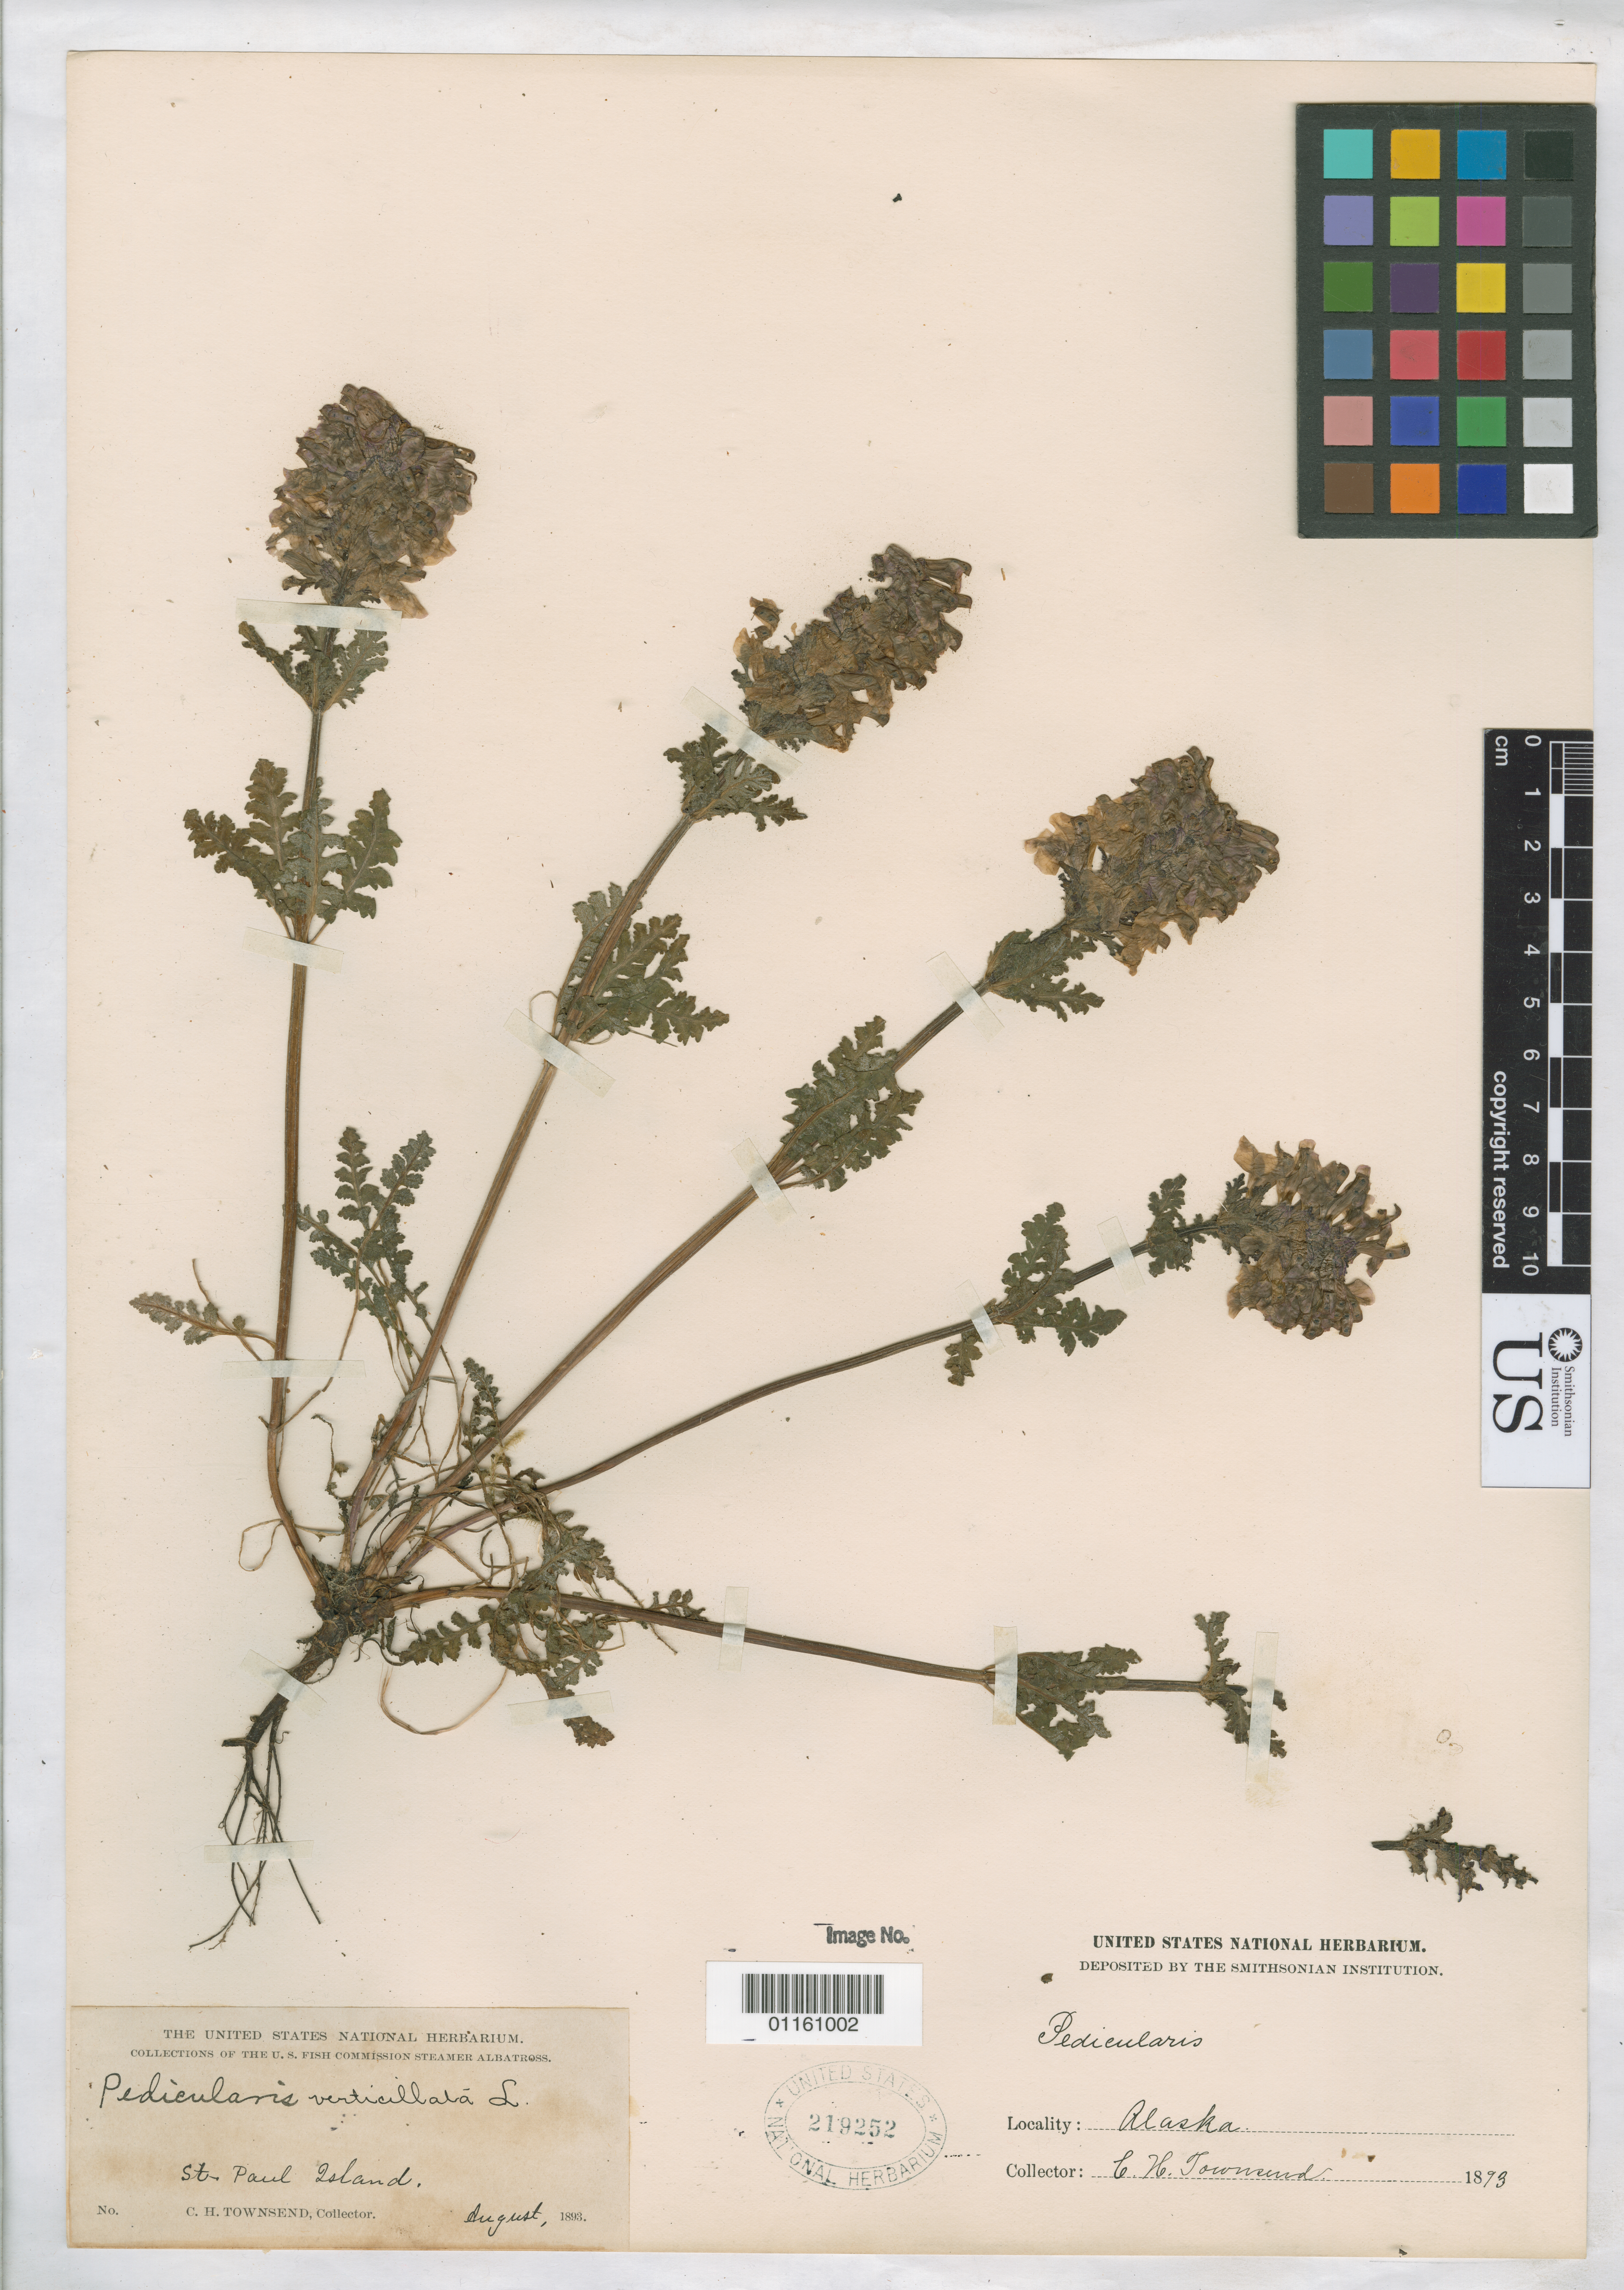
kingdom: Plantae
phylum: Tracheophyta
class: Magnoliopsida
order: Lamiales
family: Orobanchaceae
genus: Pedicularis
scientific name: Pedicularis verticillata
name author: L.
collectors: C. H. Townsend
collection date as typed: Aug 1893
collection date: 1893-08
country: United States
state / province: Alaska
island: St. Paul Island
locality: St. Paul Island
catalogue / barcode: US 219252